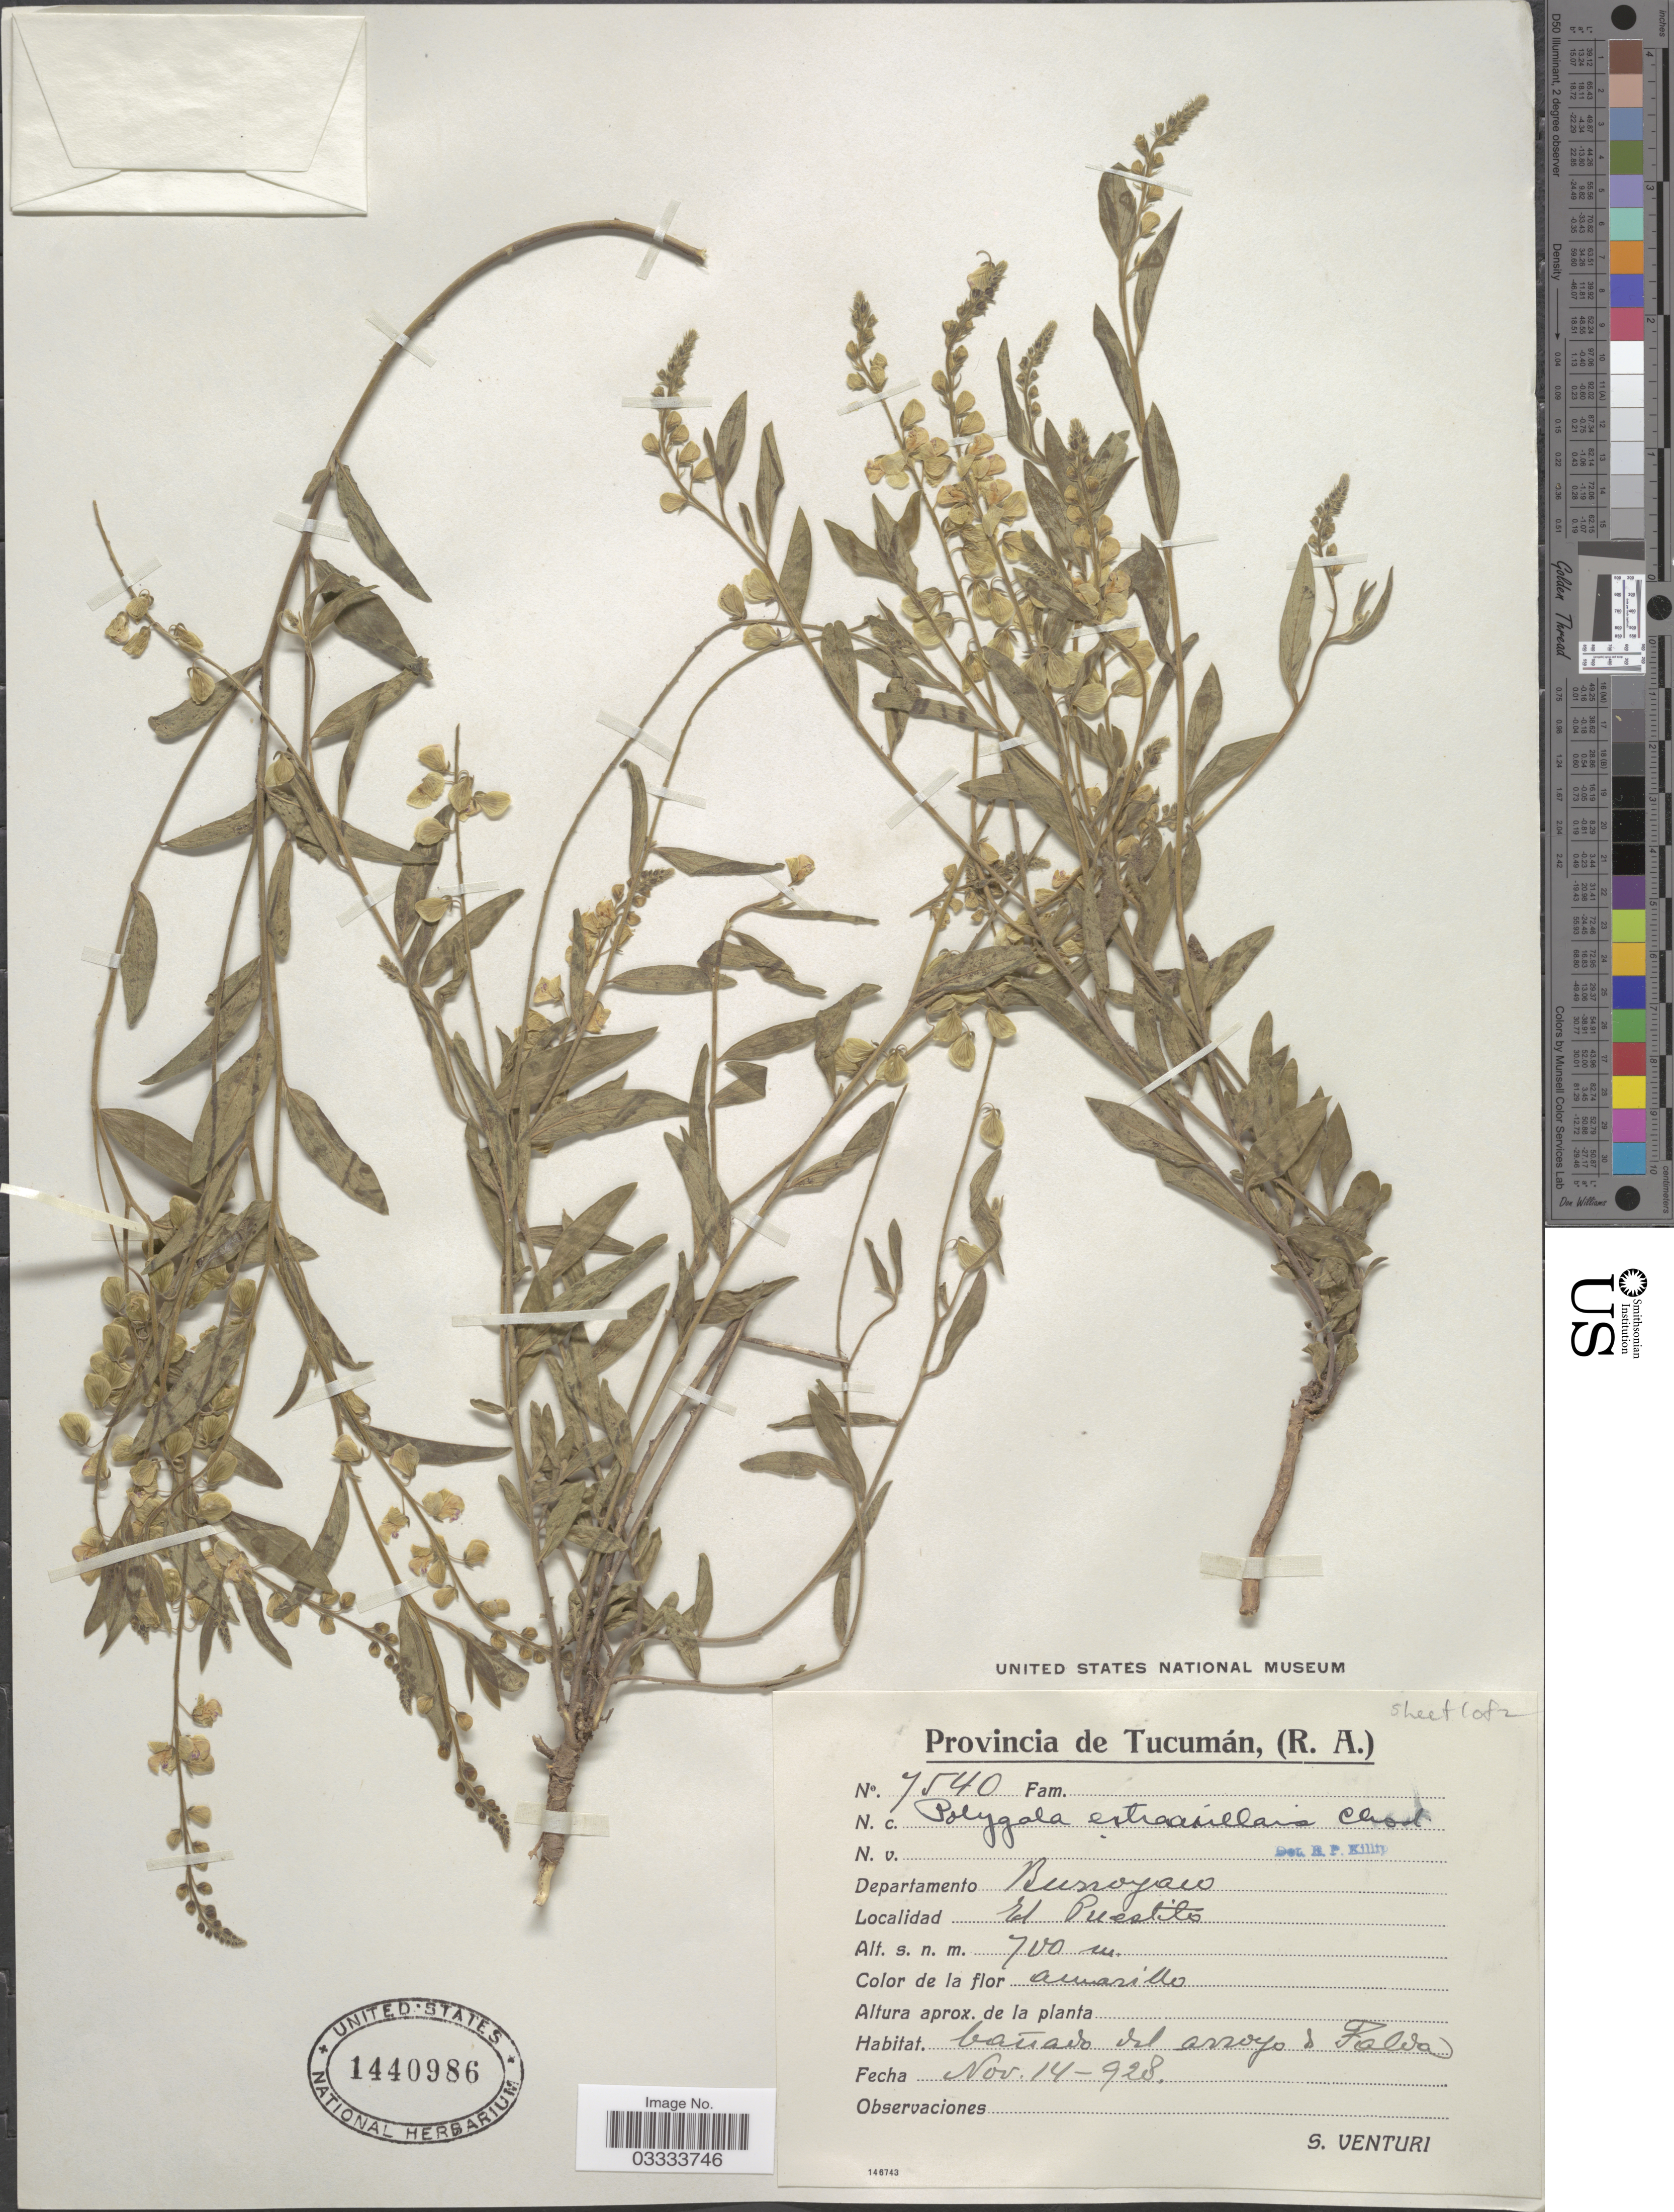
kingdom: Plantae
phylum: Tracheophyta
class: Magnoliopsida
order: Fabales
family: Polygalaceae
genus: Asemeia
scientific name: Asemeia extraaxillaris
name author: (Chodat) J.F.B. Pastore & J.R. Abbott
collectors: S. Venturi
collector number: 7540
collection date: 1928-11-14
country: Argentina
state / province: Tucuman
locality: Departamento Burroyaco. El Puestito.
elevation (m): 700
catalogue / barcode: US 1440986